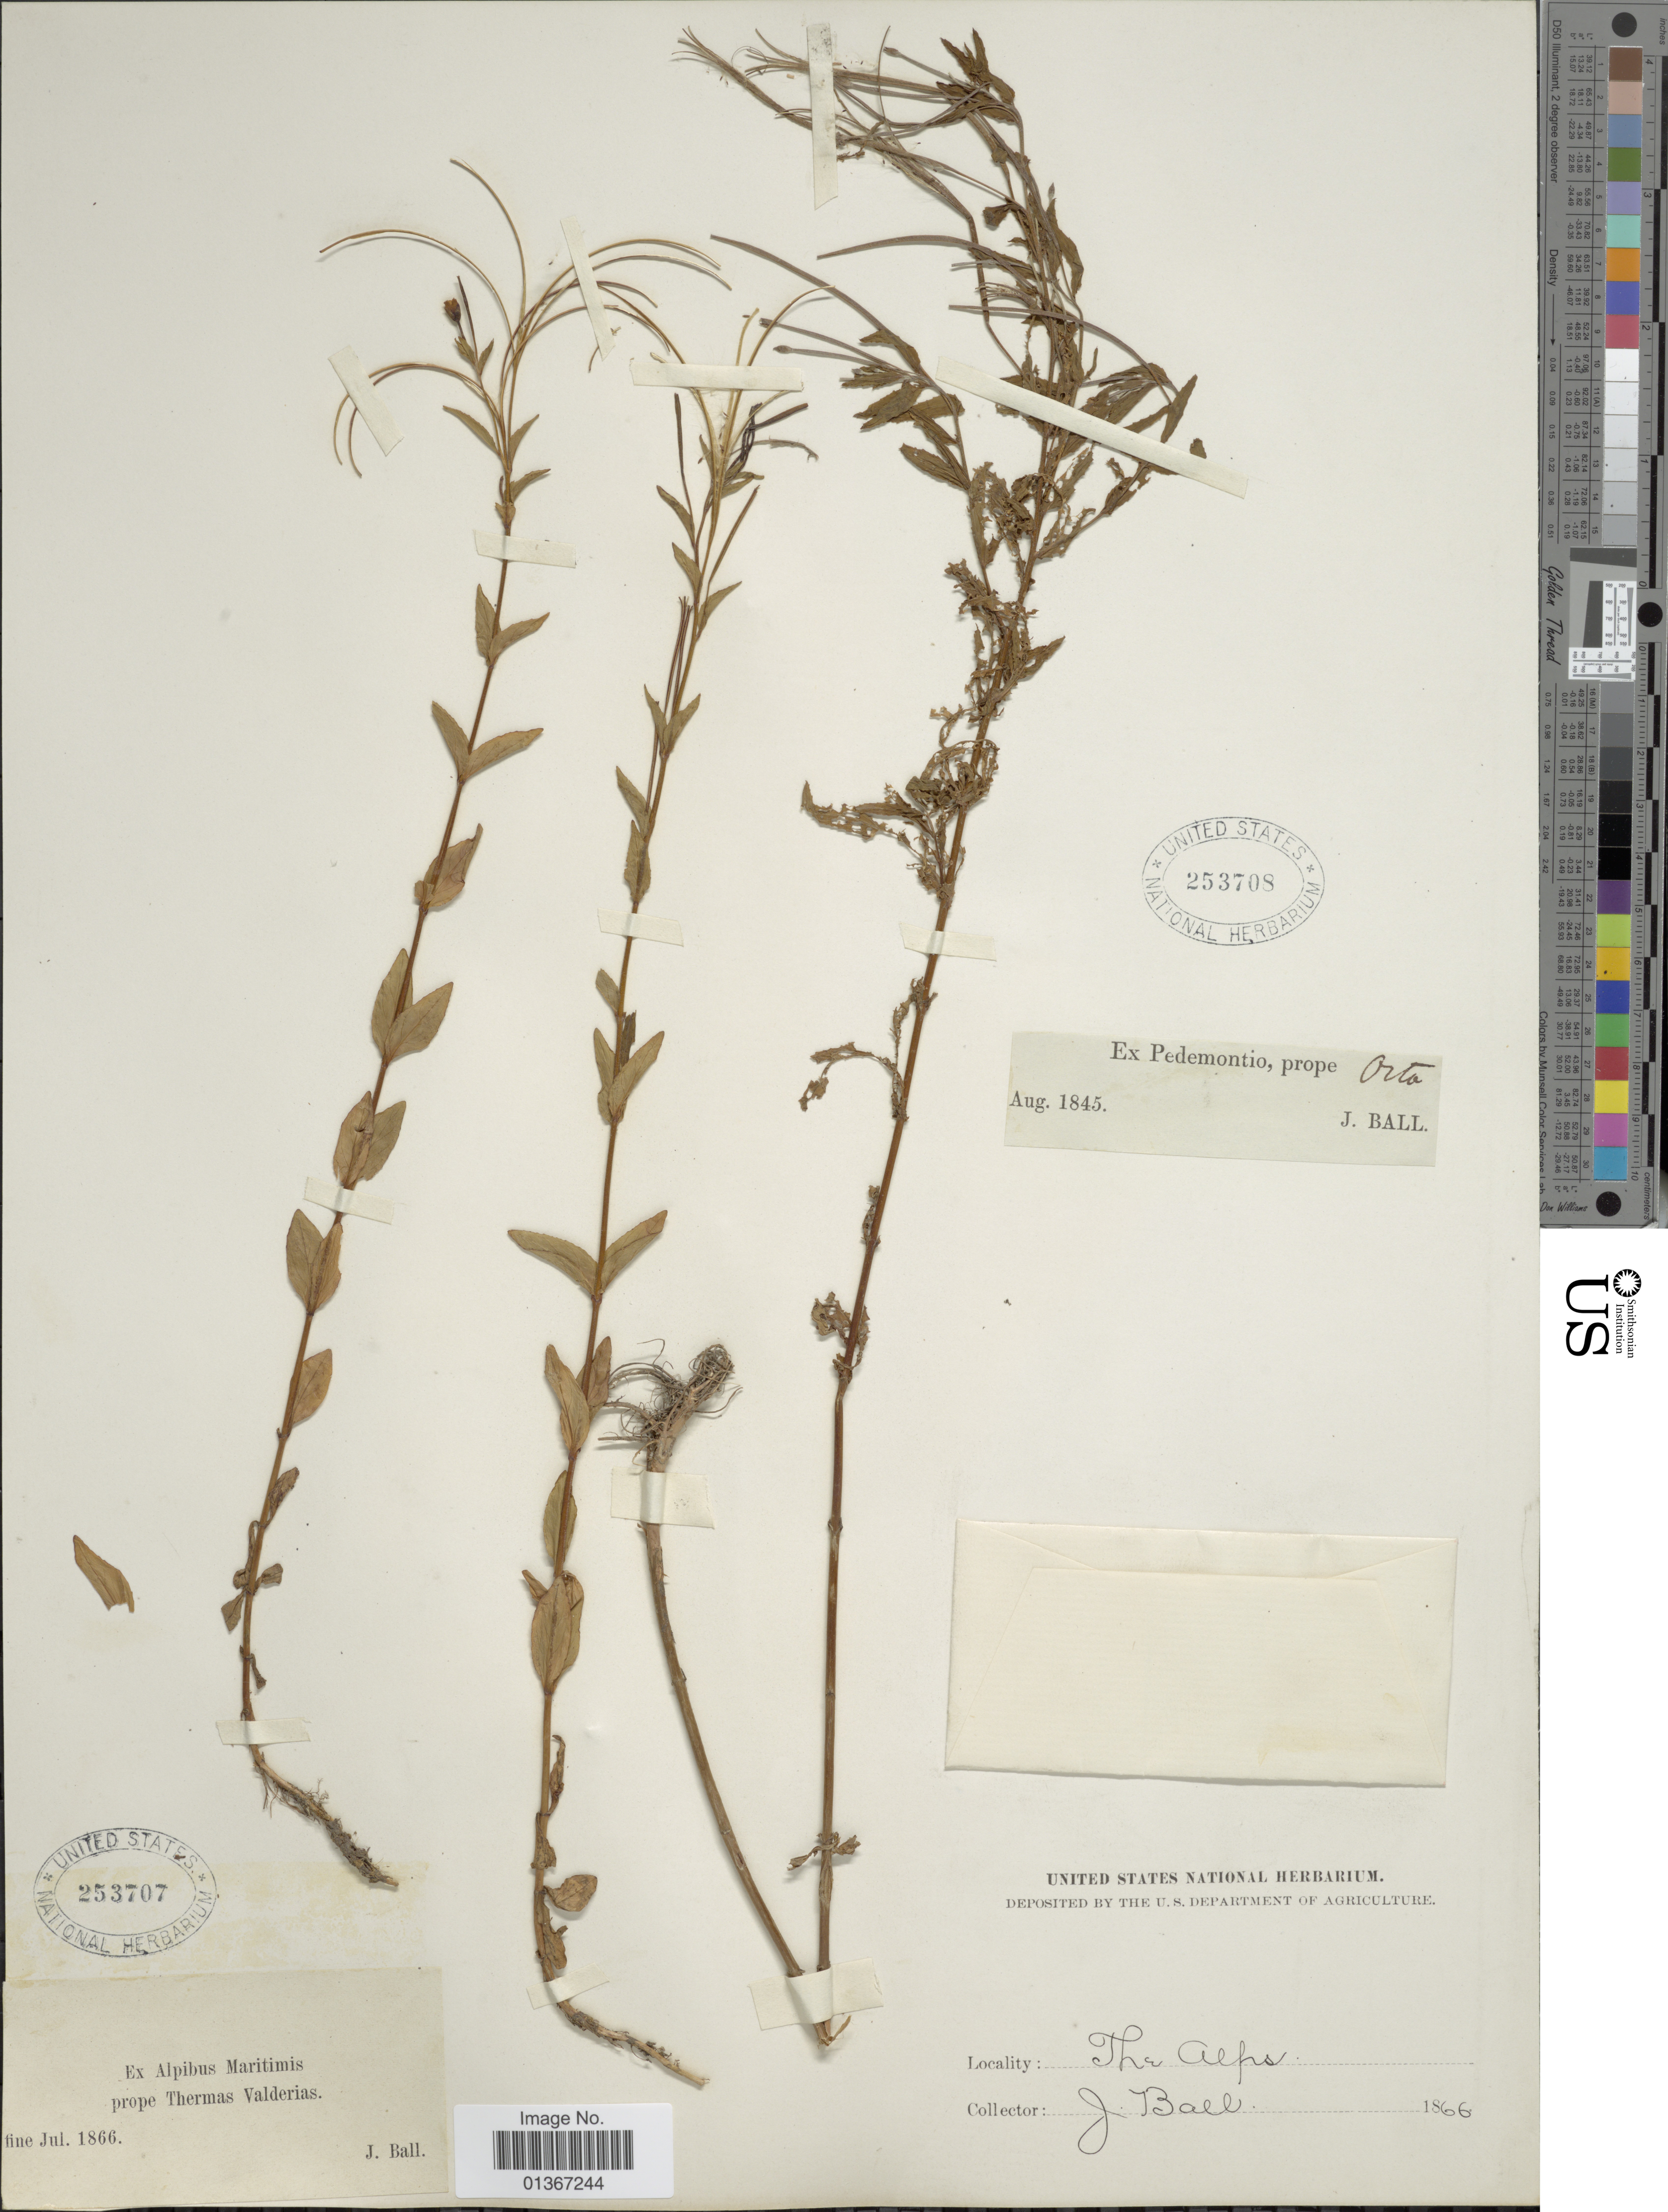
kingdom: Plantae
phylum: Tracheophyta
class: Magnoliopsida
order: Myrtales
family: Onagraceae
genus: Epilobium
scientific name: Epilobium sp.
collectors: J. Ball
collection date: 1845-08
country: Italy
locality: Ex Pedemontio, prope Orto.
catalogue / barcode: US 253708-2